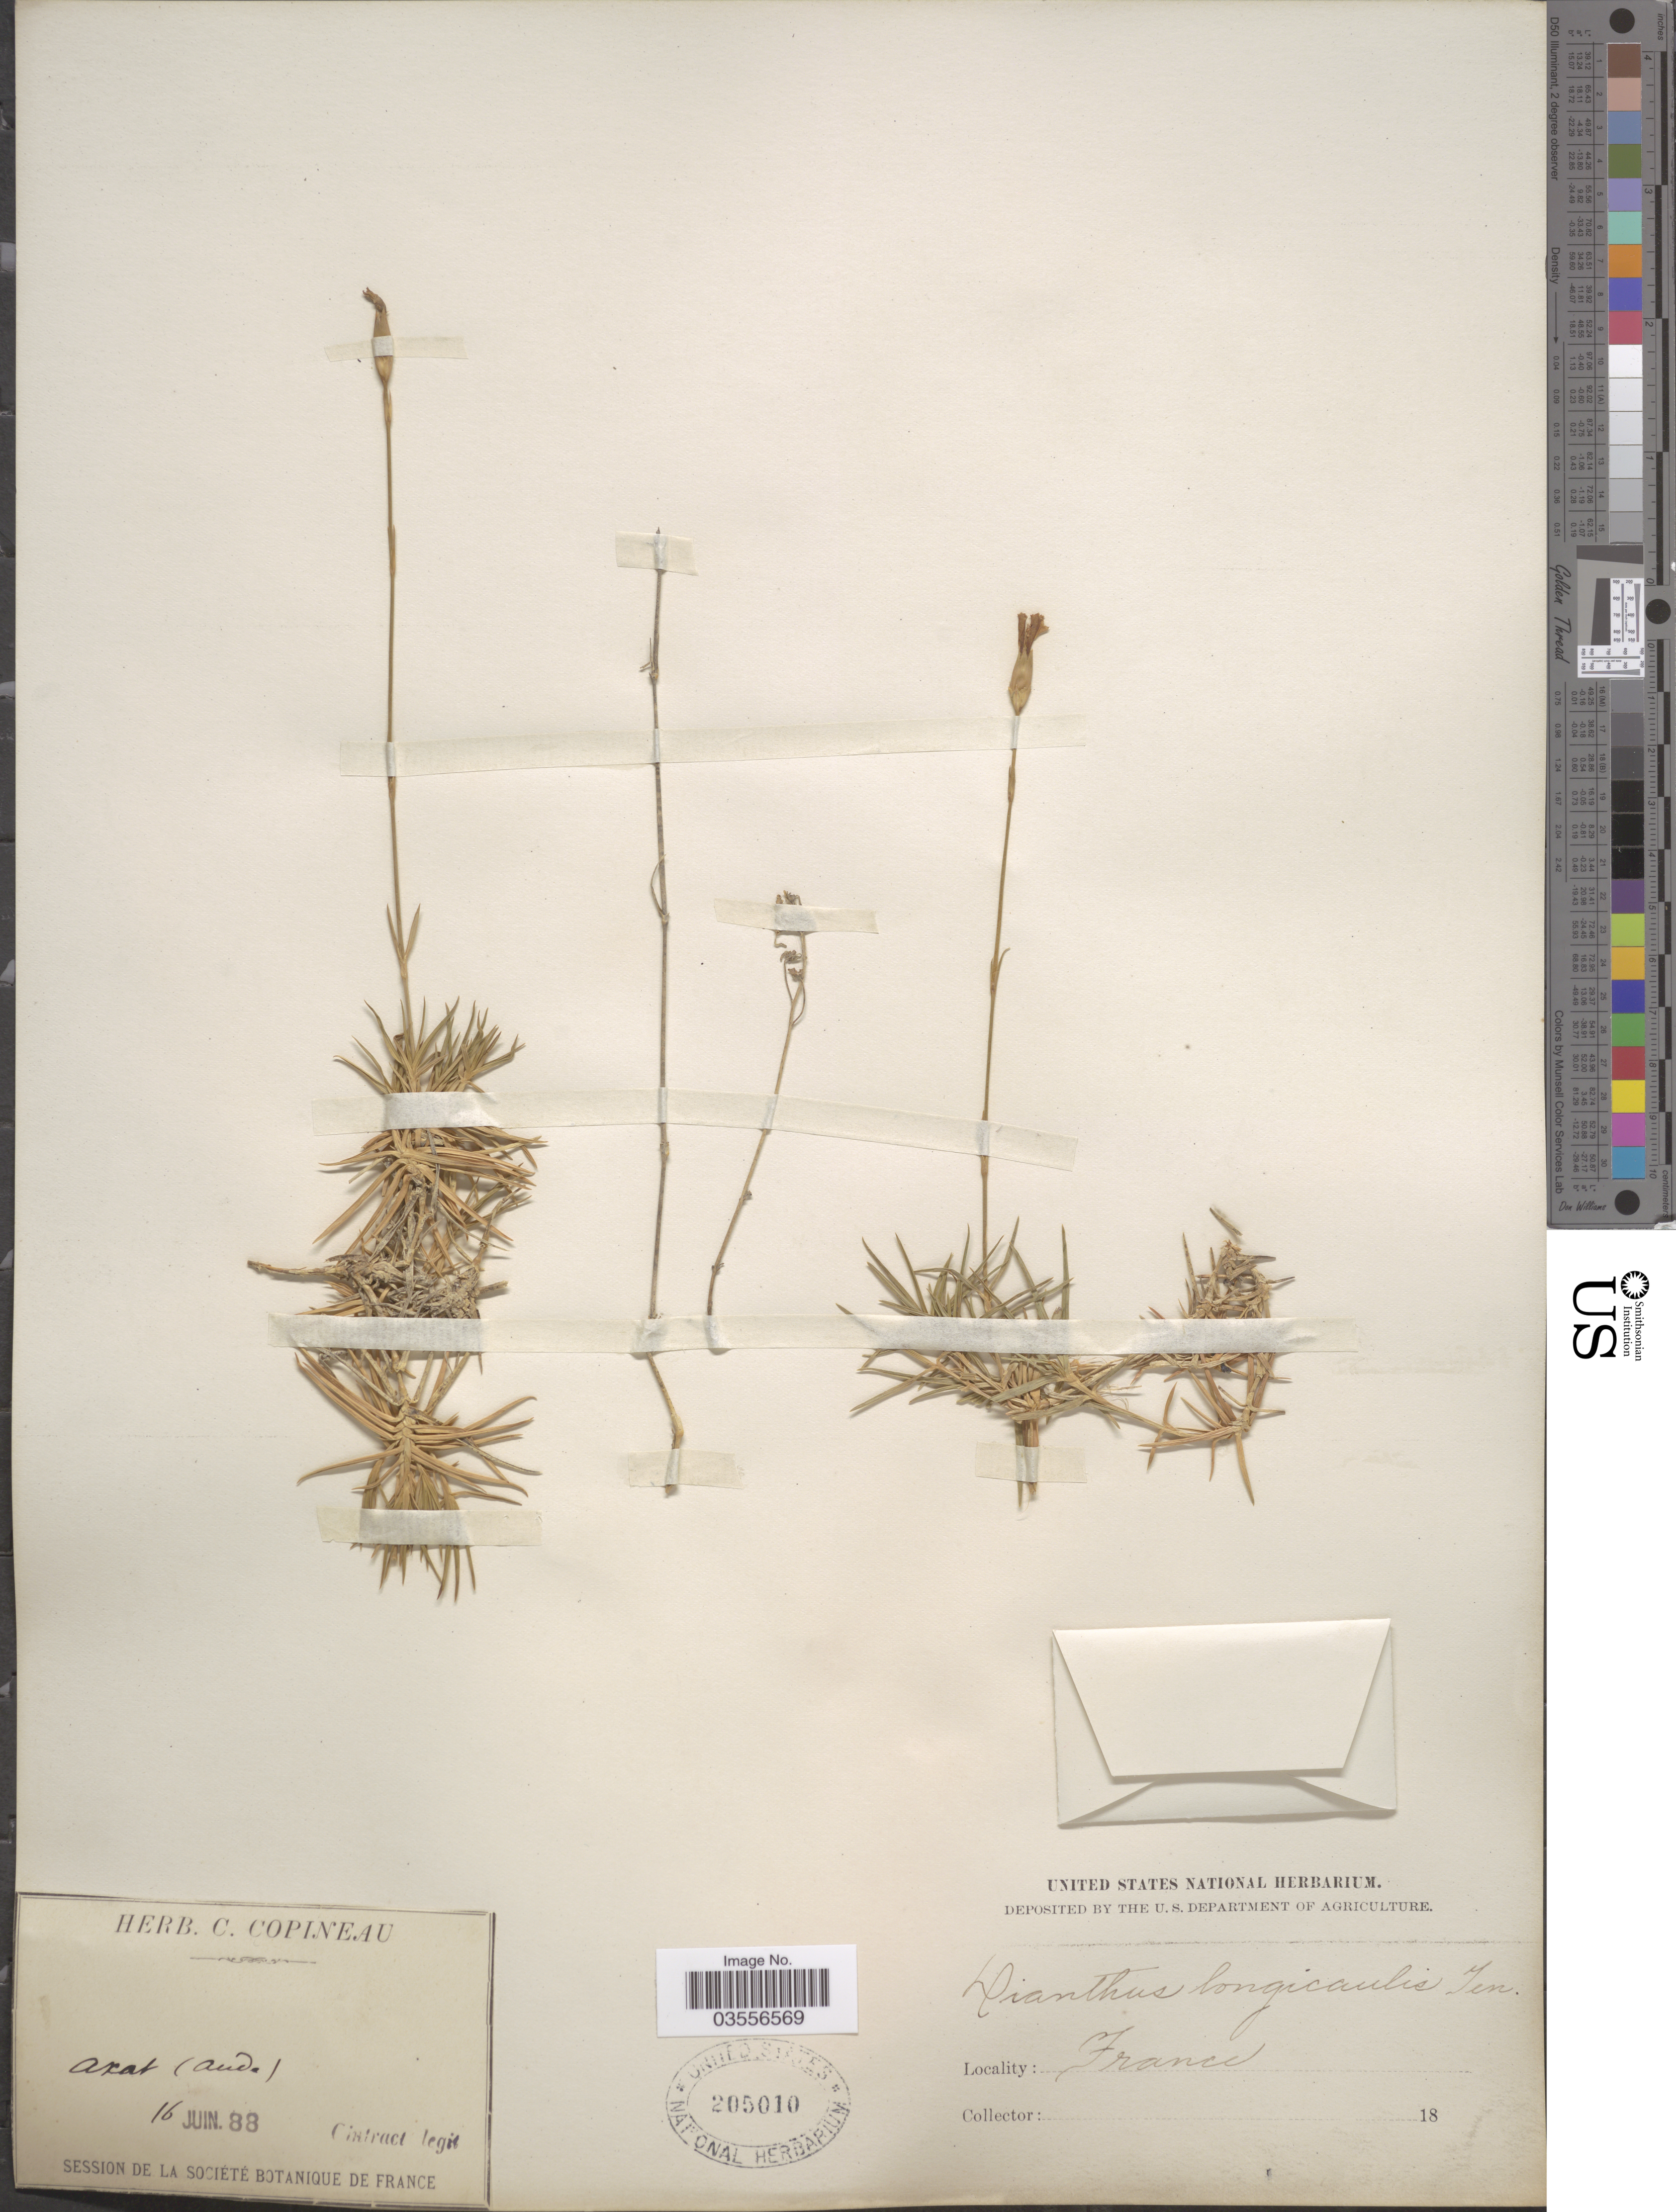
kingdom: Plantae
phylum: Tracheophyta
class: Magnoliopsida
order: Caryophyllales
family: Caryophyllaceae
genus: Dianthus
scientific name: Dianthus longicaulis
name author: Ten.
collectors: Cintract, --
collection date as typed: Transcribed d/m/y: 16/6/88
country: France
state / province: Occitanie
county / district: Aude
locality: Axat (aude).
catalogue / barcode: US 205010